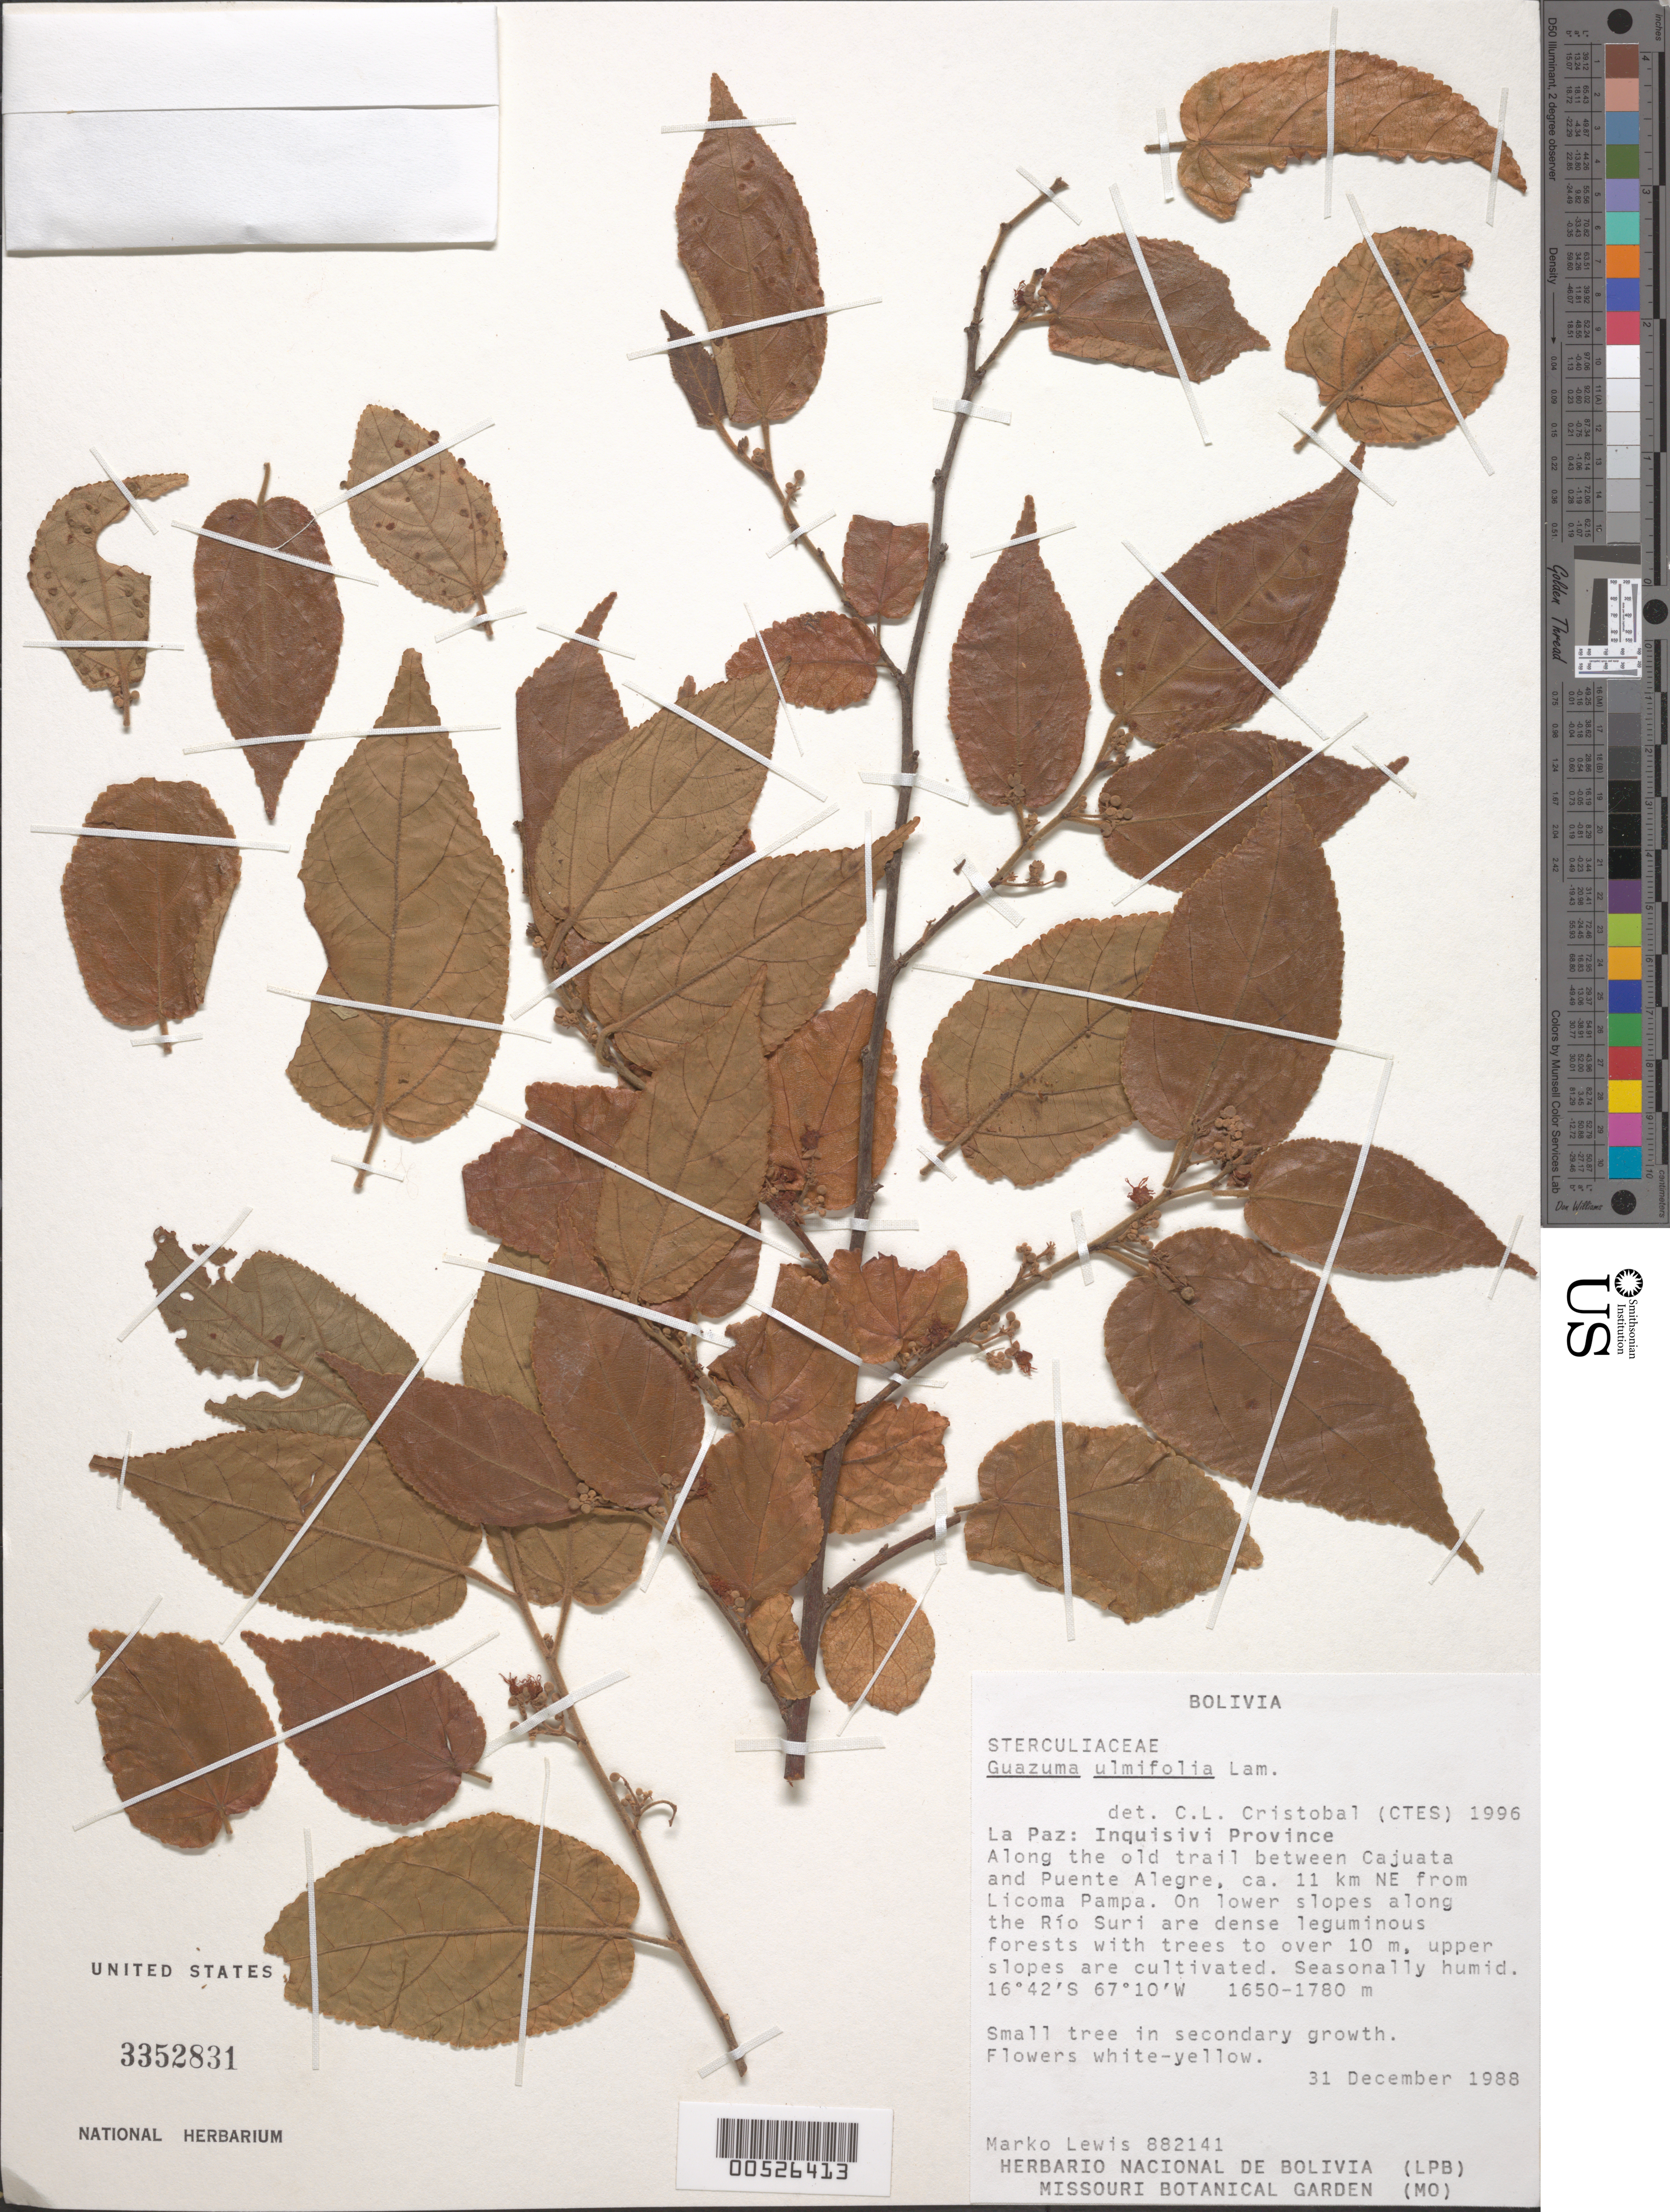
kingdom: Plantae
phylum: Tracheophyta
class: Magnoliopsida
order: Malvales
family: Malvaceae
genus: Guazuma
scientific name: Guazuma ulmifolia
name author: Lam.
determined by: Cristóbal, C. L.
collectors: M. E. Lewis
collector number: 882141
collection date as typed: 31 Dec 1988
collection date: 1988-12-31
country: Bolivia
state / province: La Paz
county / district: Inquisivi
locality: Along the old trail between Cajuata and Puente Alegre, ca. 11 km NE from Licoma Pampa.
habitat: Small tree in secondary growth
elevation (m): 1650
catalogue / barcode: US 3352831